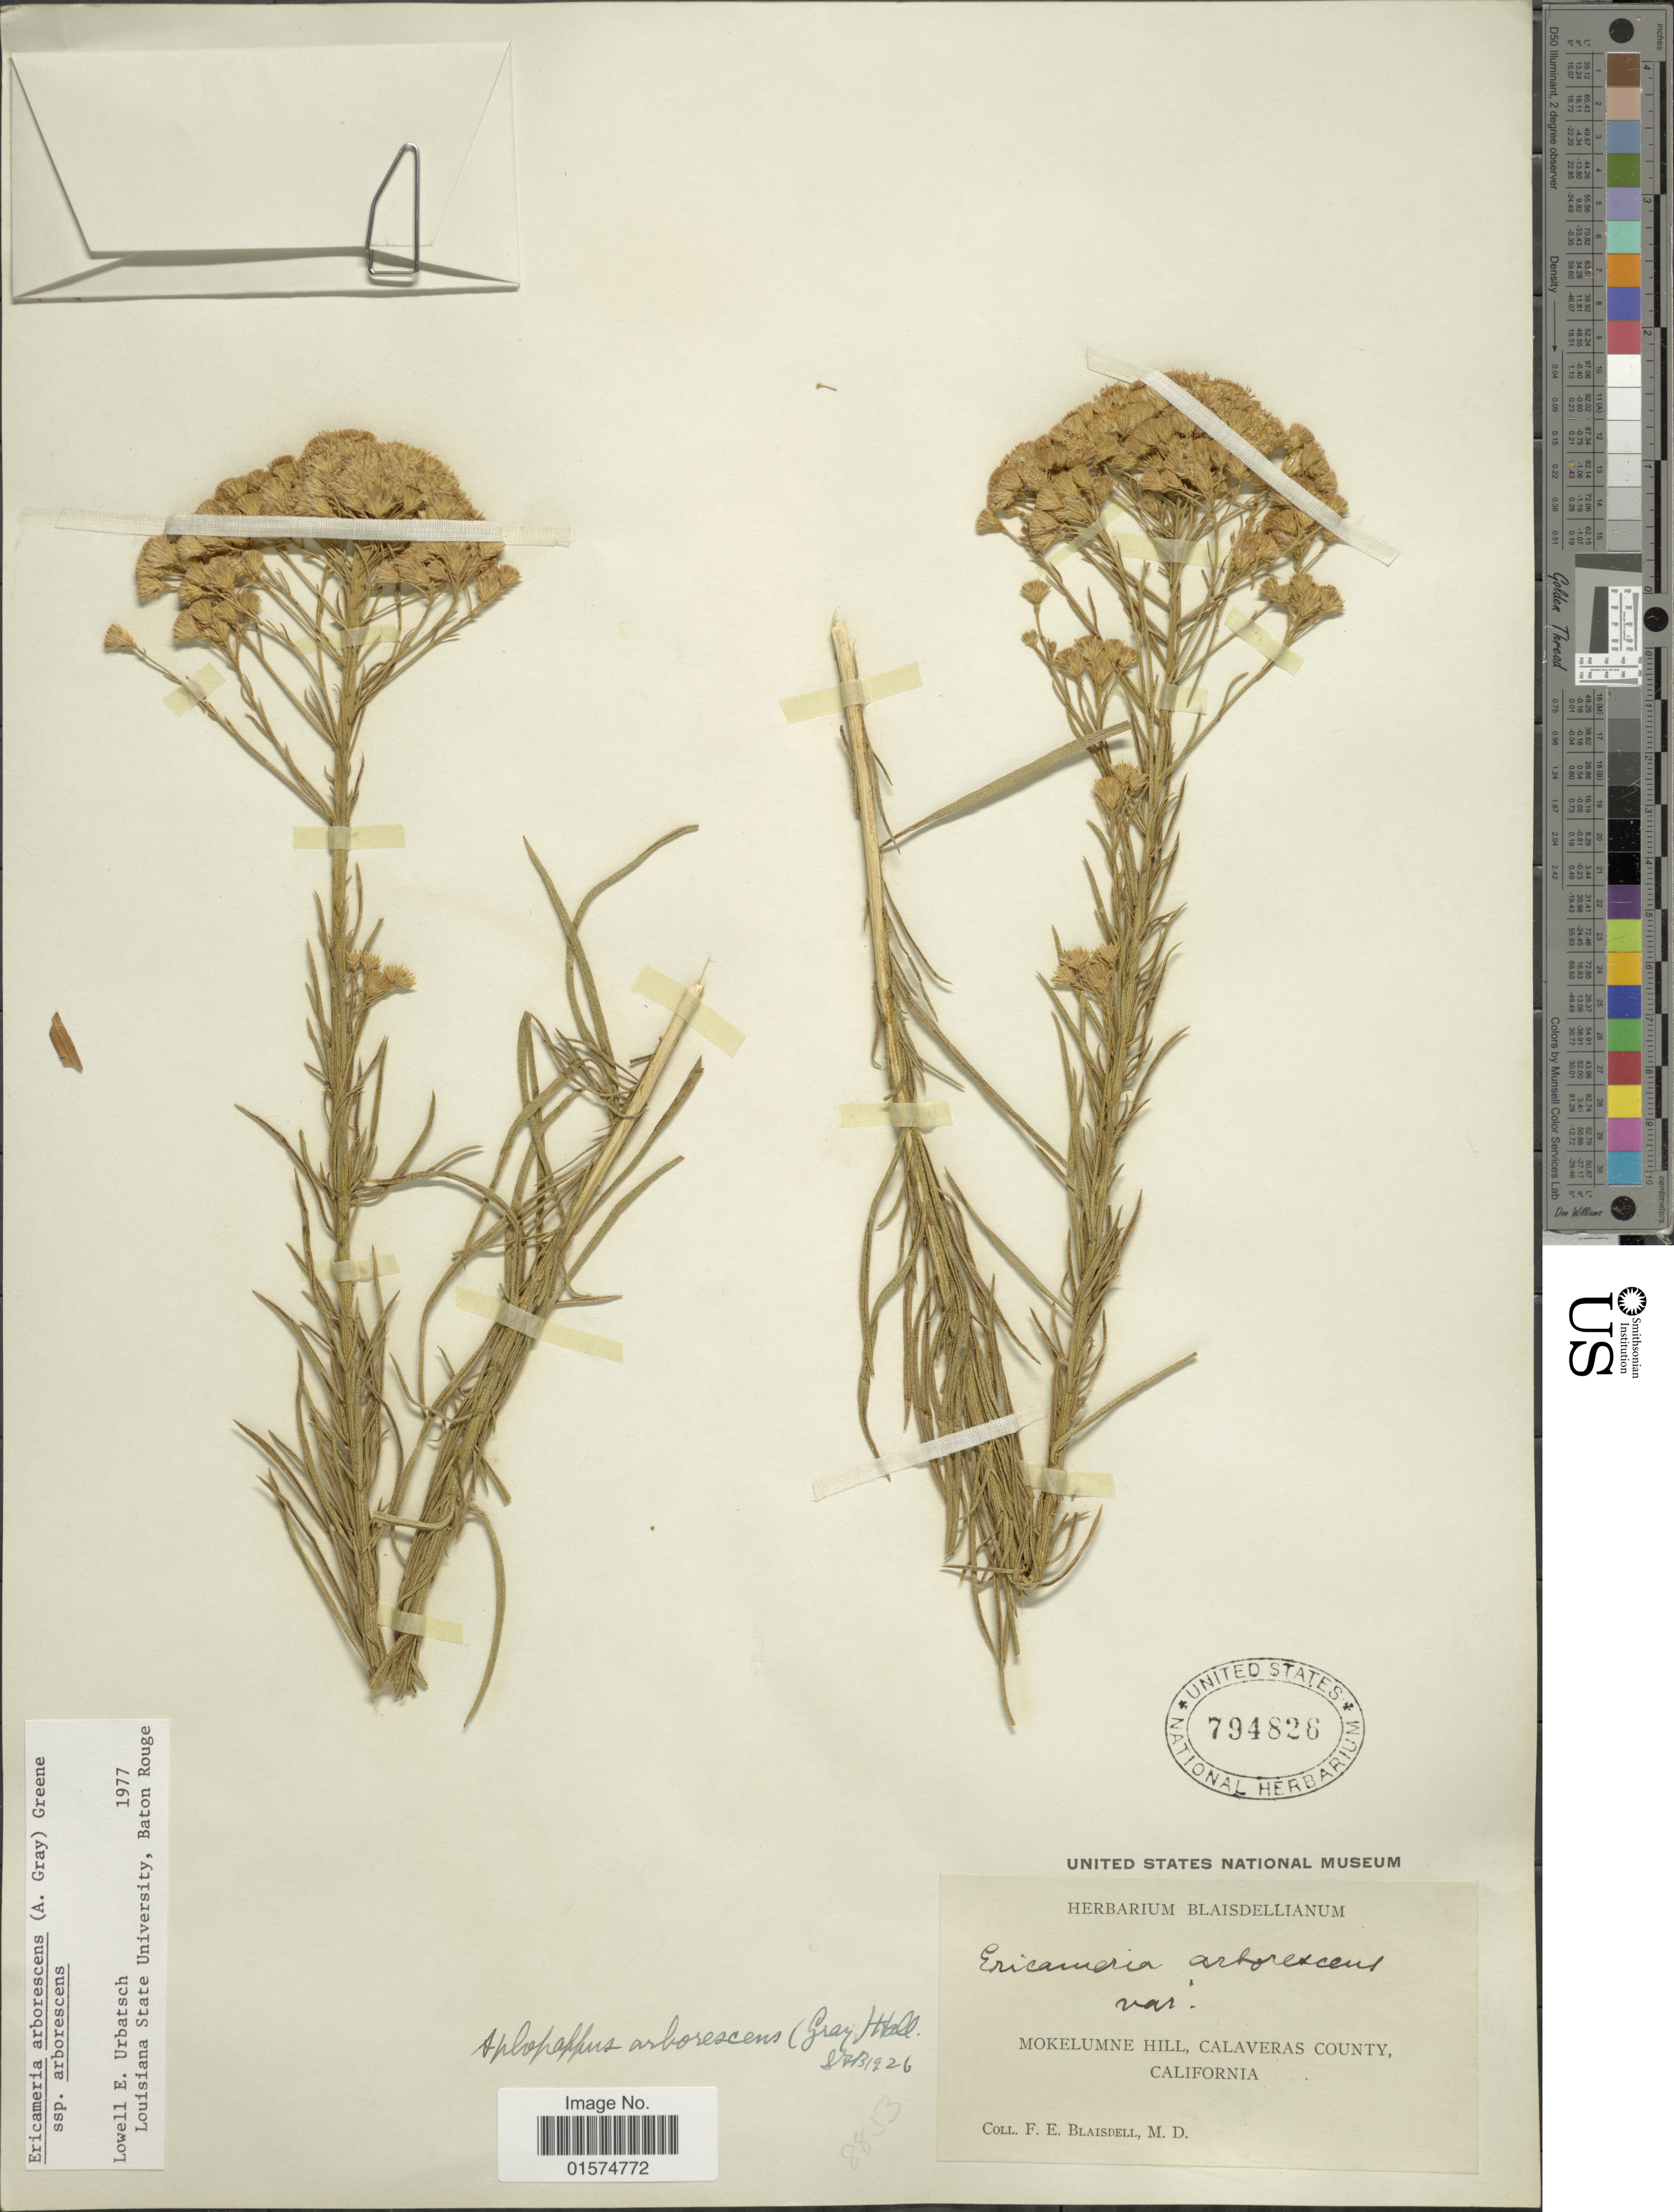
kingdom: Plantae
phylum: Tracheophyta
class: Magnoliopsida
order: Asterales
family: Asteraceae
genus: Ericameria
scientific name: Ericameria arborescens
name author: (A. Gray) Greene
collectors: F. Blaisdell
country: United States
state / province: California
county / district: Calaveras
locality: Mokelumne Hill, Calaveras County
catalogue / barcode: US 794826